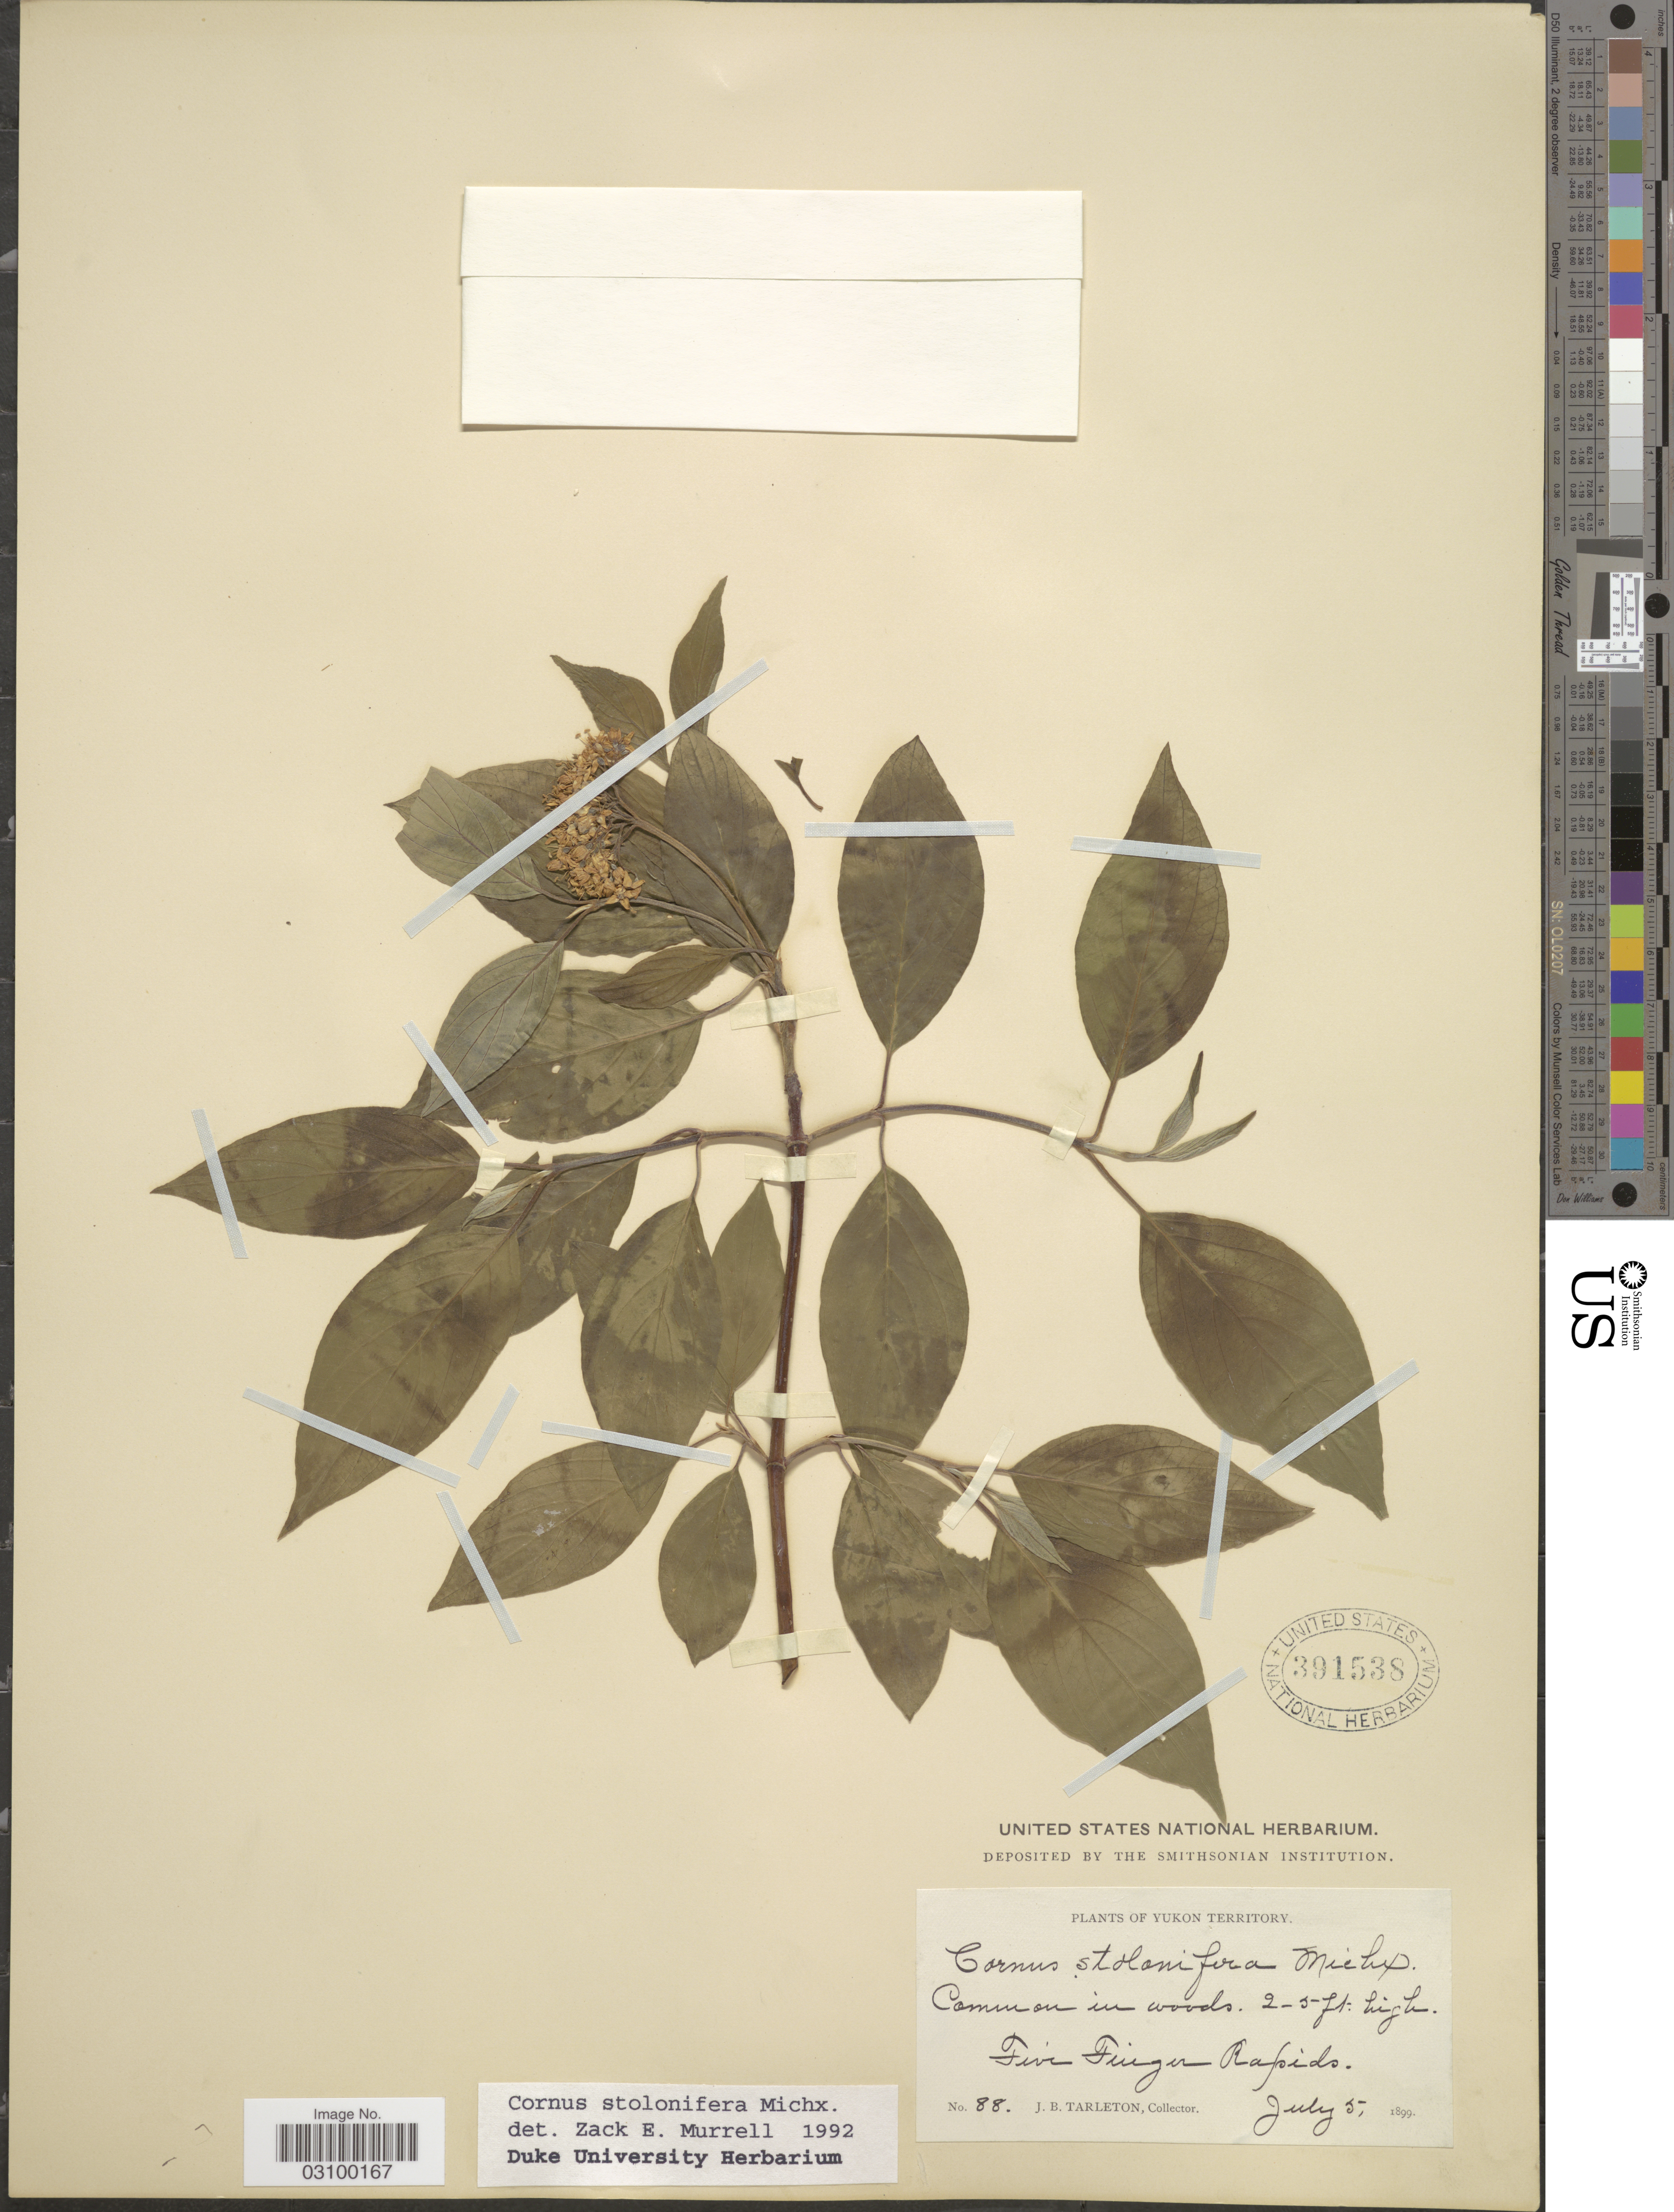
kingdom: Plantae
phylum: Tracheophyta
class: Magnoliopsida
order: Cornales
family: Cornaceae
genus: Cornus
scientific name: Cornus sericea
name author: L.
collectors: J. Tarleton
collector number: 88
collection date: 1899-07-05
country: Canada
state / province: Yukon Territory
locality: Five Finger Rapids.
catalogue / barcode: US 391538